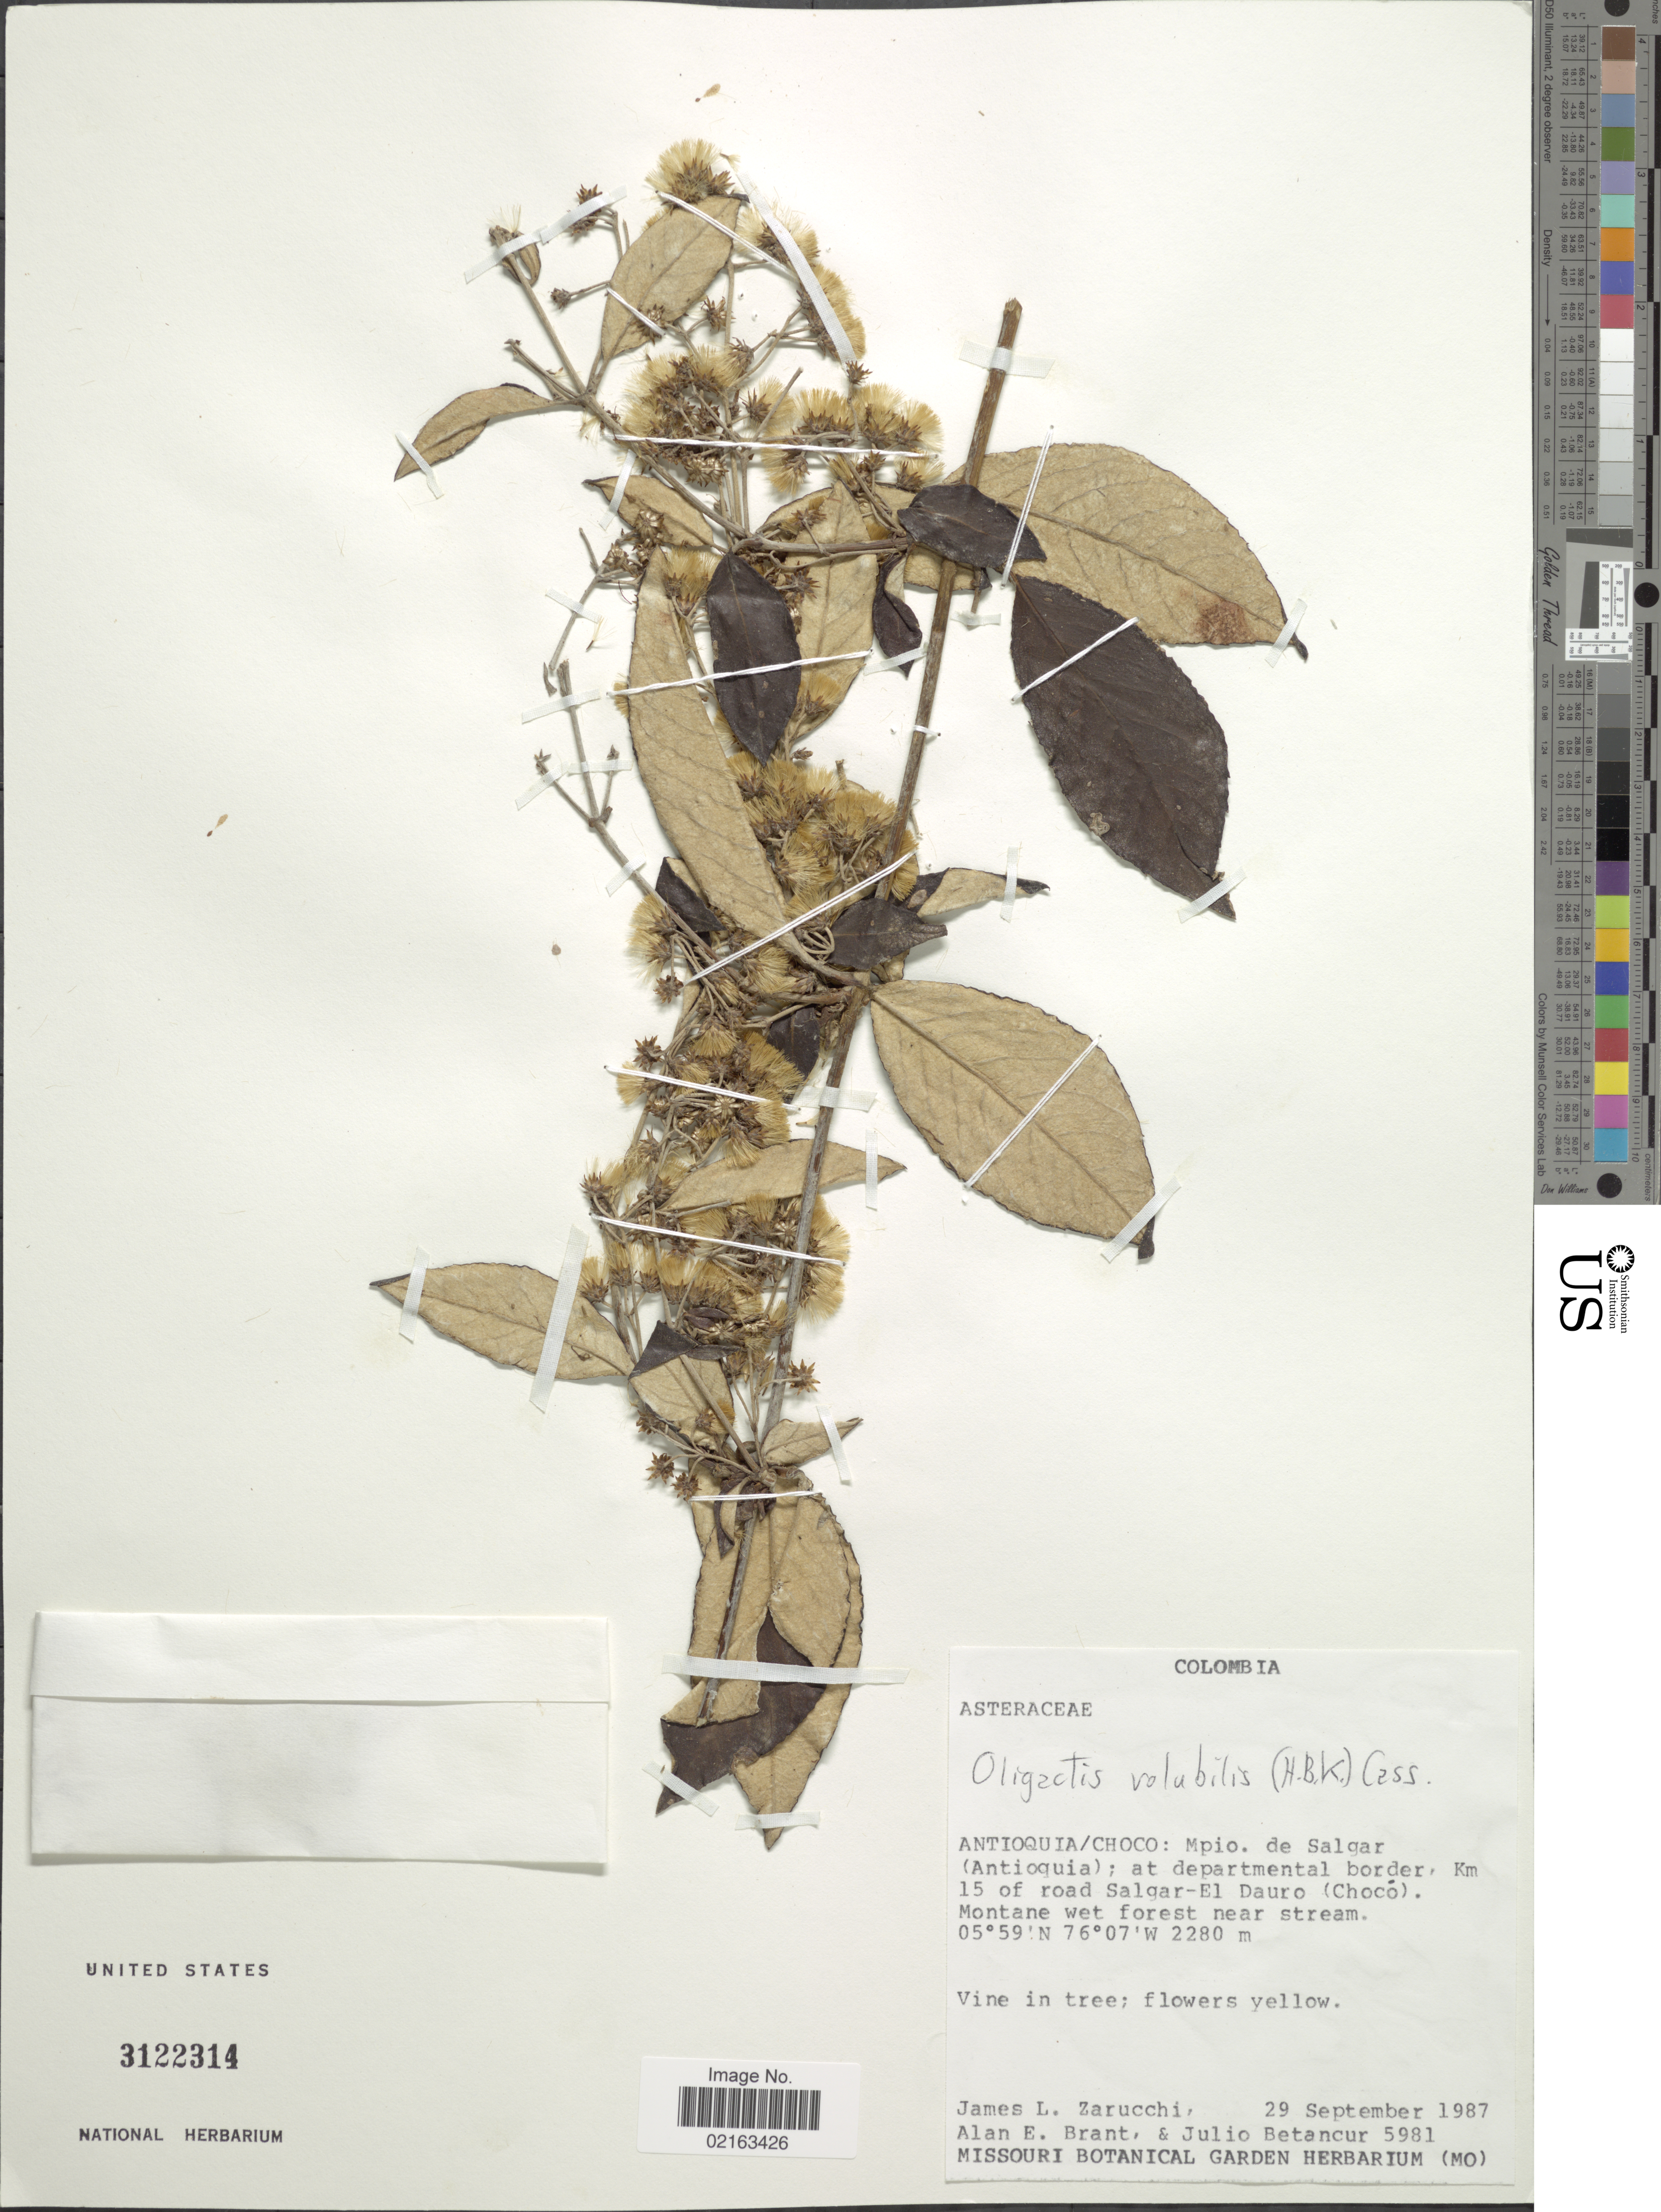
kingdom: Plantae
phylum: Tracheophyta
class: Magnoliopsida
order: Asterales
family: Asteraceae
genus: Oligactis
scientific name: Oligactis volubilis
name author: (Kunth) Cass.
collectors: J. L. Zarucchi, A. Brant & J. Betancur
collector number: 5981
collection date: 1987-09-29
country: Colombia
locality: Antioquia/Choco: Mpio. de Salgar (Antioquia); at departmental border, Km 15 of road Salgar-El Dauro (Chocó). Montane wet forest near stream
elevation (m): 2280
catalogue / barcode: US 3122314